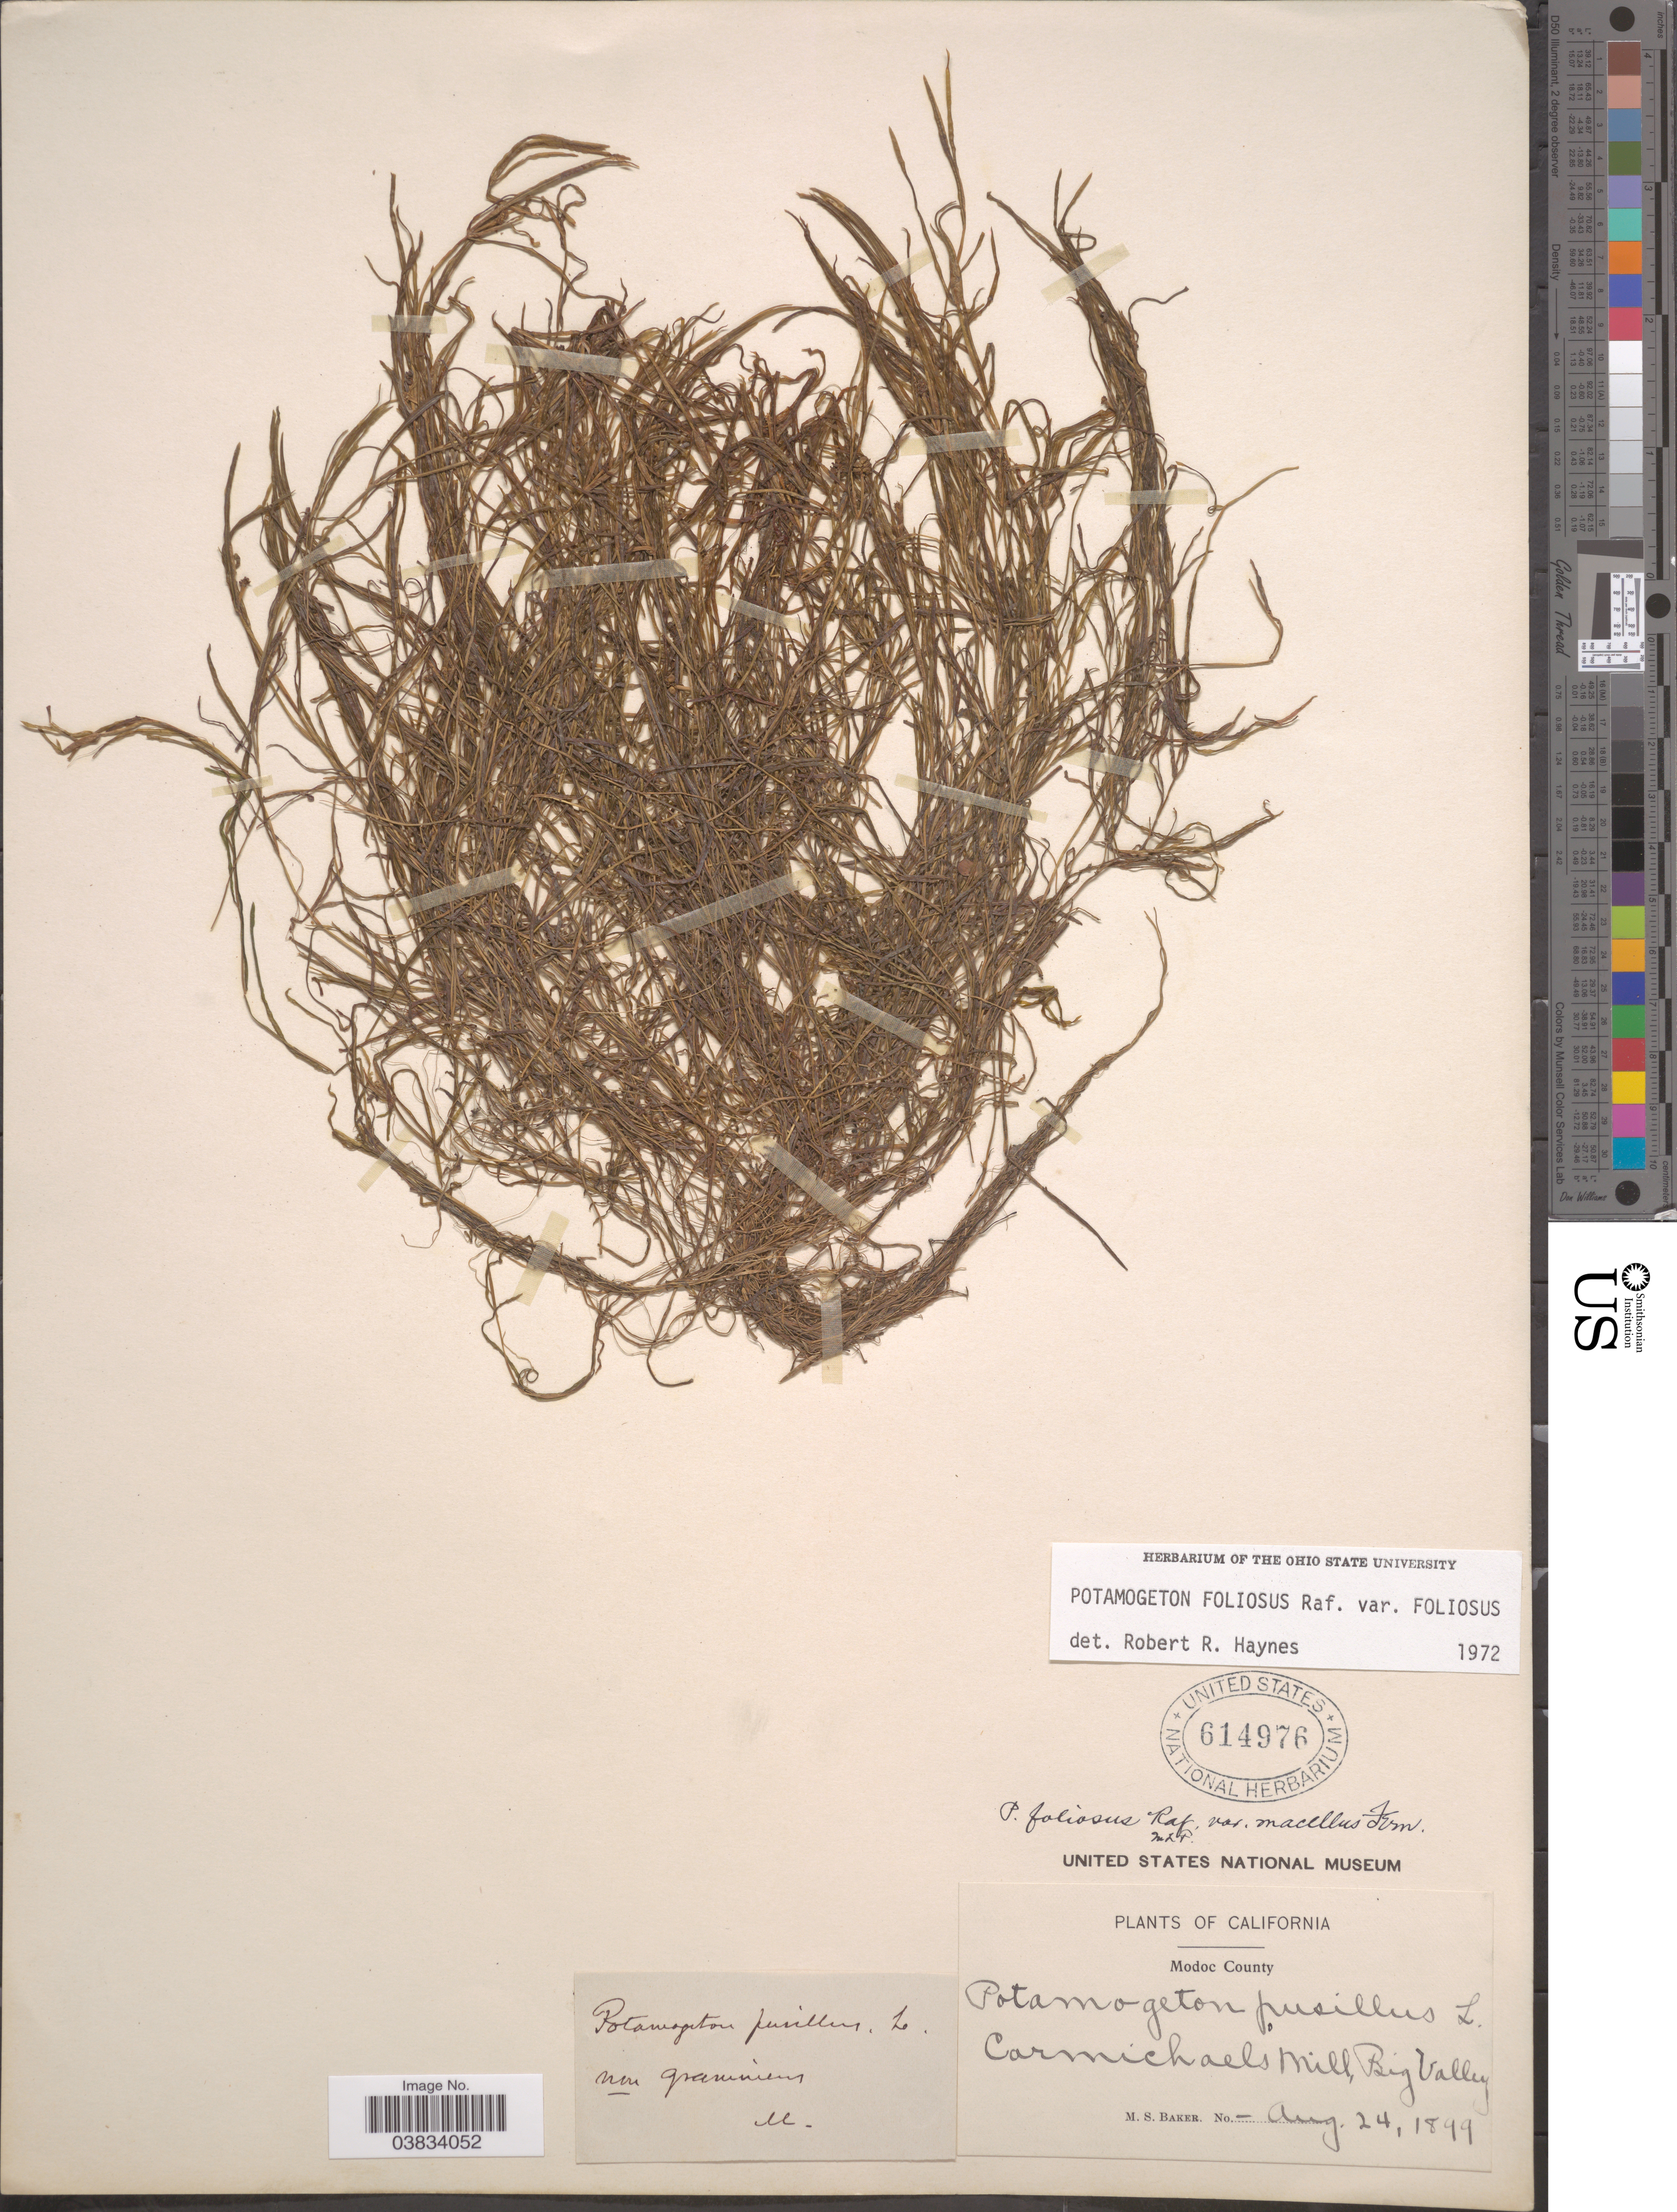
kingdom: Plantae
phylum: Tracheophyta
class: Liliopsida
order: Alismatales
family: Potamogetonaceae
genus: Potamogeton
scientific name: Potamogeton foliosus var. foliosus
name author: Raf.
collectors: M. S. Baker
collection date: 1899-08-24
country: United States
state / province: California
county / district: Modoc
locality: Modoc County. Carmichaels Mill, Big Valley.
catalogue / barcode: US 614976